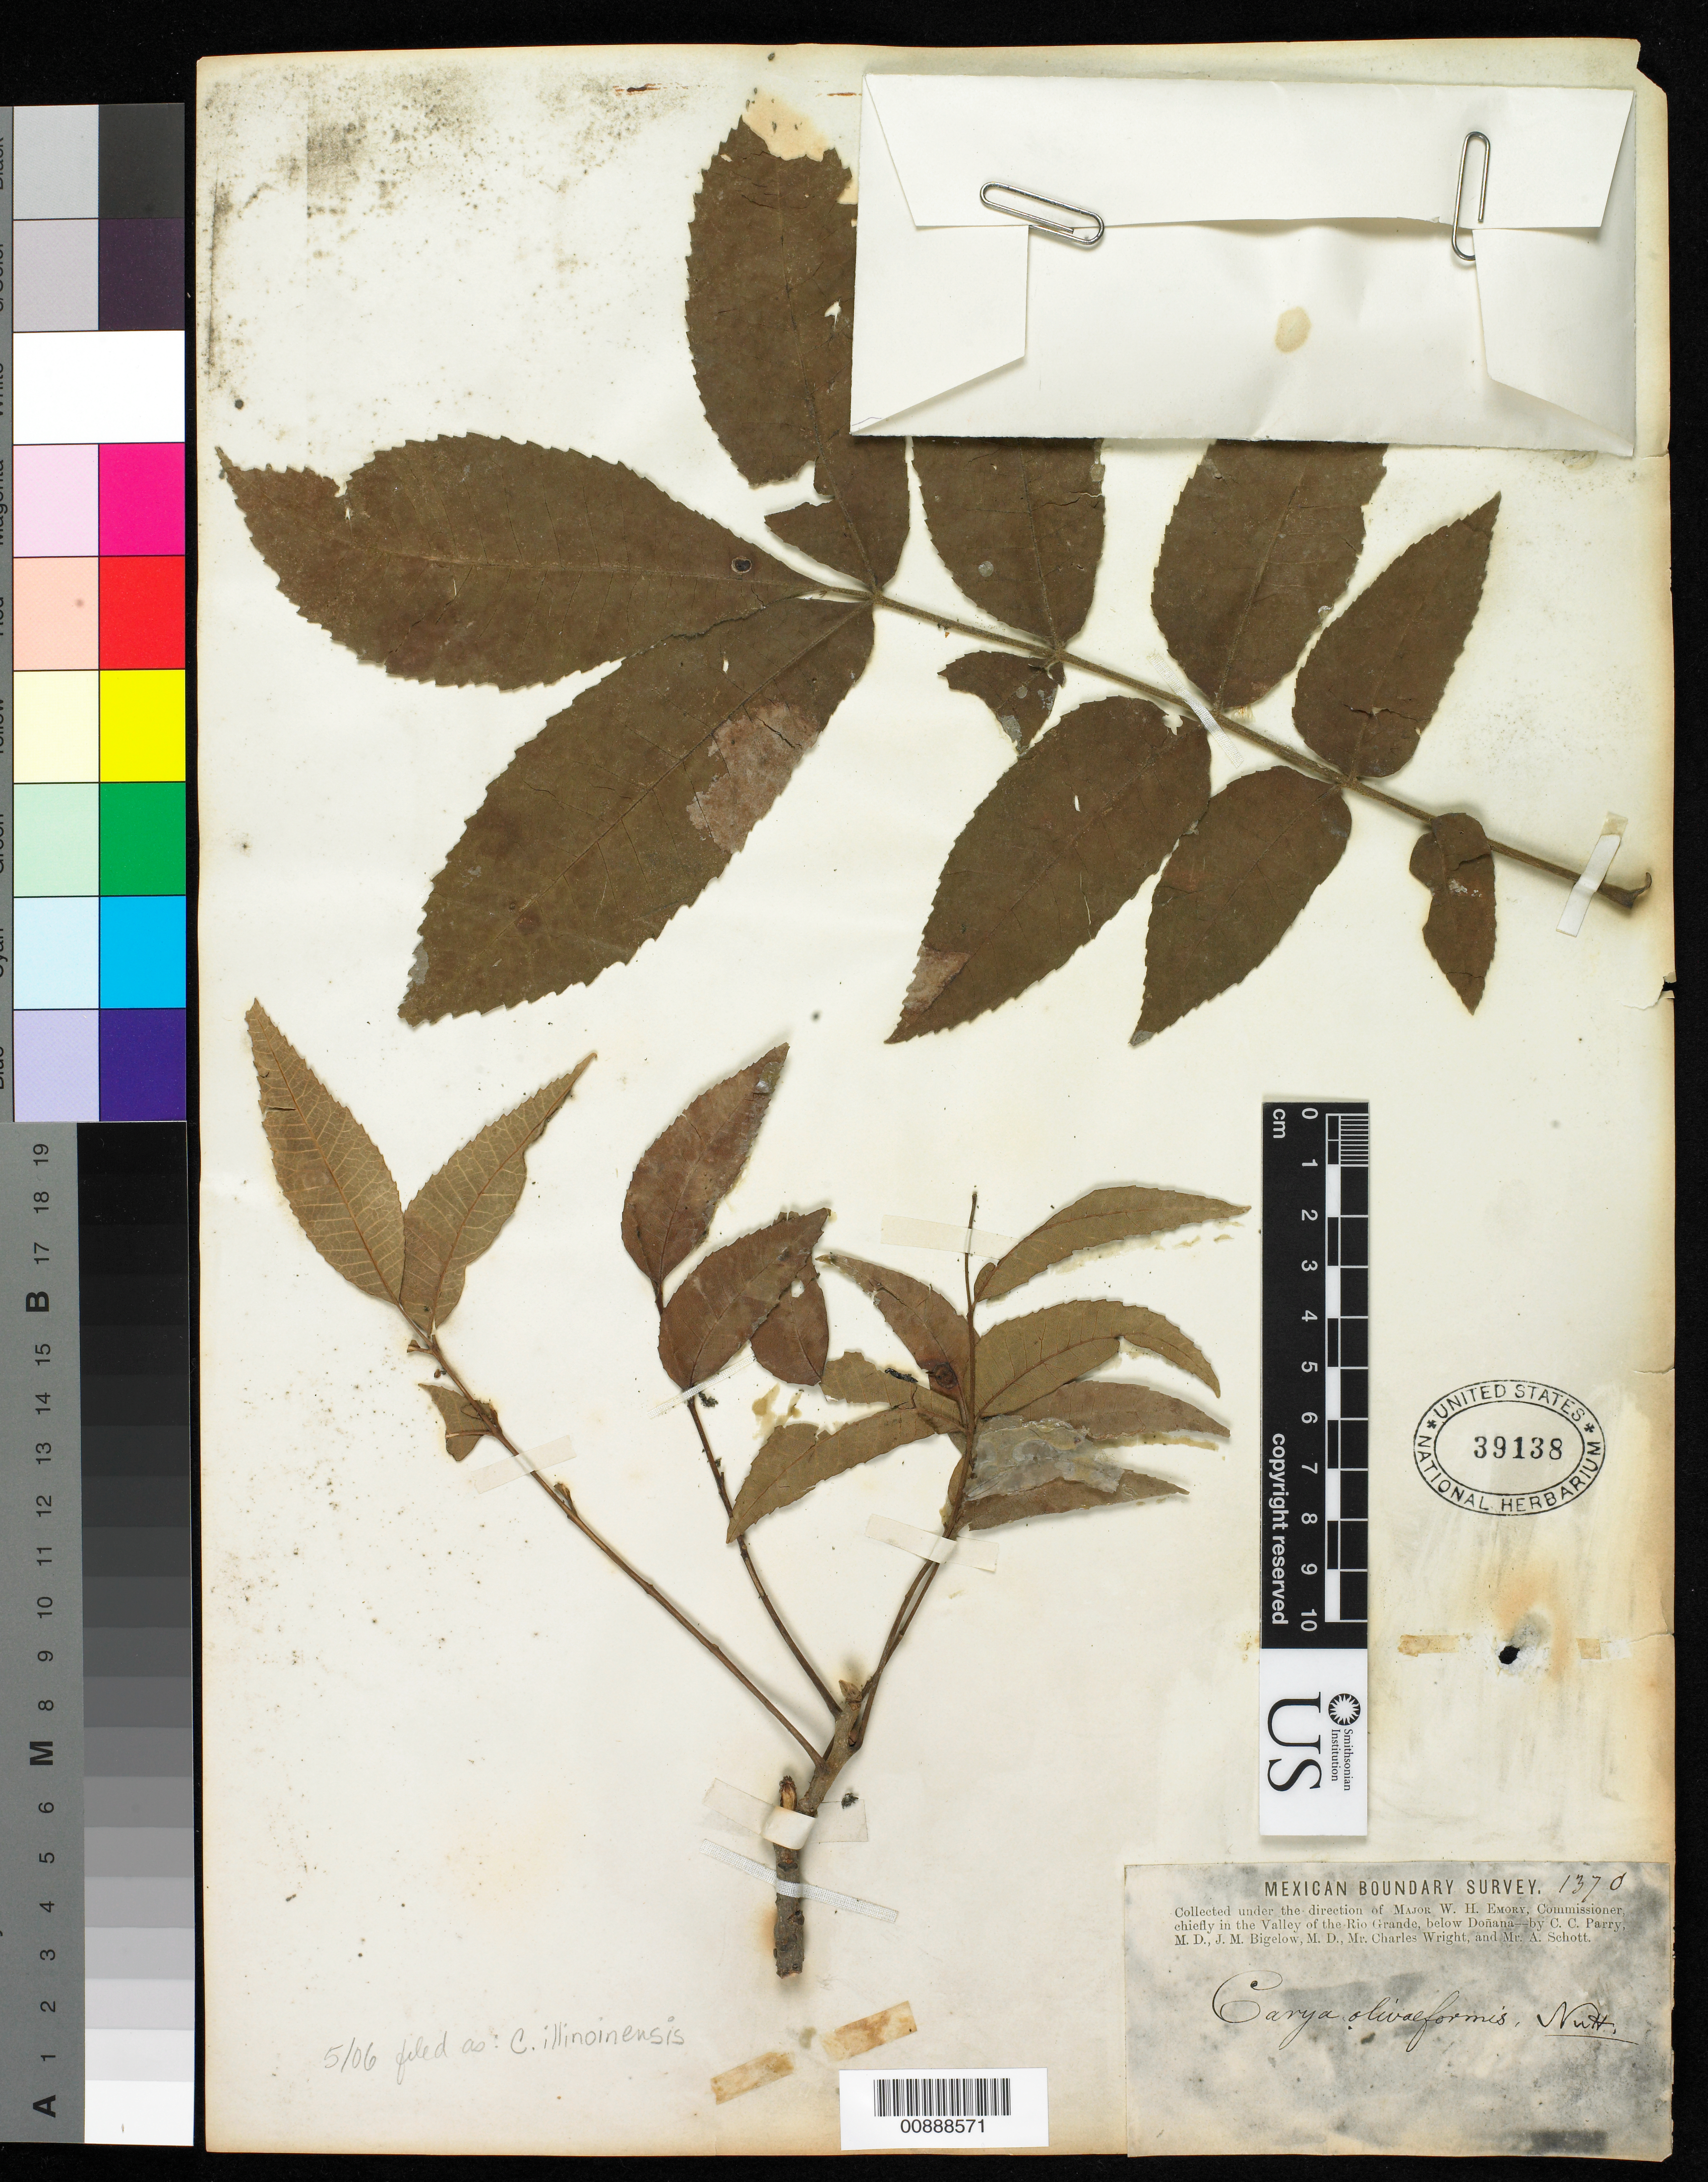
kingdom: Plantae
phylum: Tracheophyta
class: Magnoliopsida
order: Fagales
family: Juglandaceae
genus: Carya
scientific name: Carya illinoinensis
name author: (Wangenh.) K. Koch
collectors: C. C. Parry, J. M. Bigelow, C. Wright & A. C. V. Schott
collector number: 1370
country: United States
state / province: New Mexico / Texas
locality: Valley of the Rio Grande, below Doñana.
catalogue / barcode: US 39138